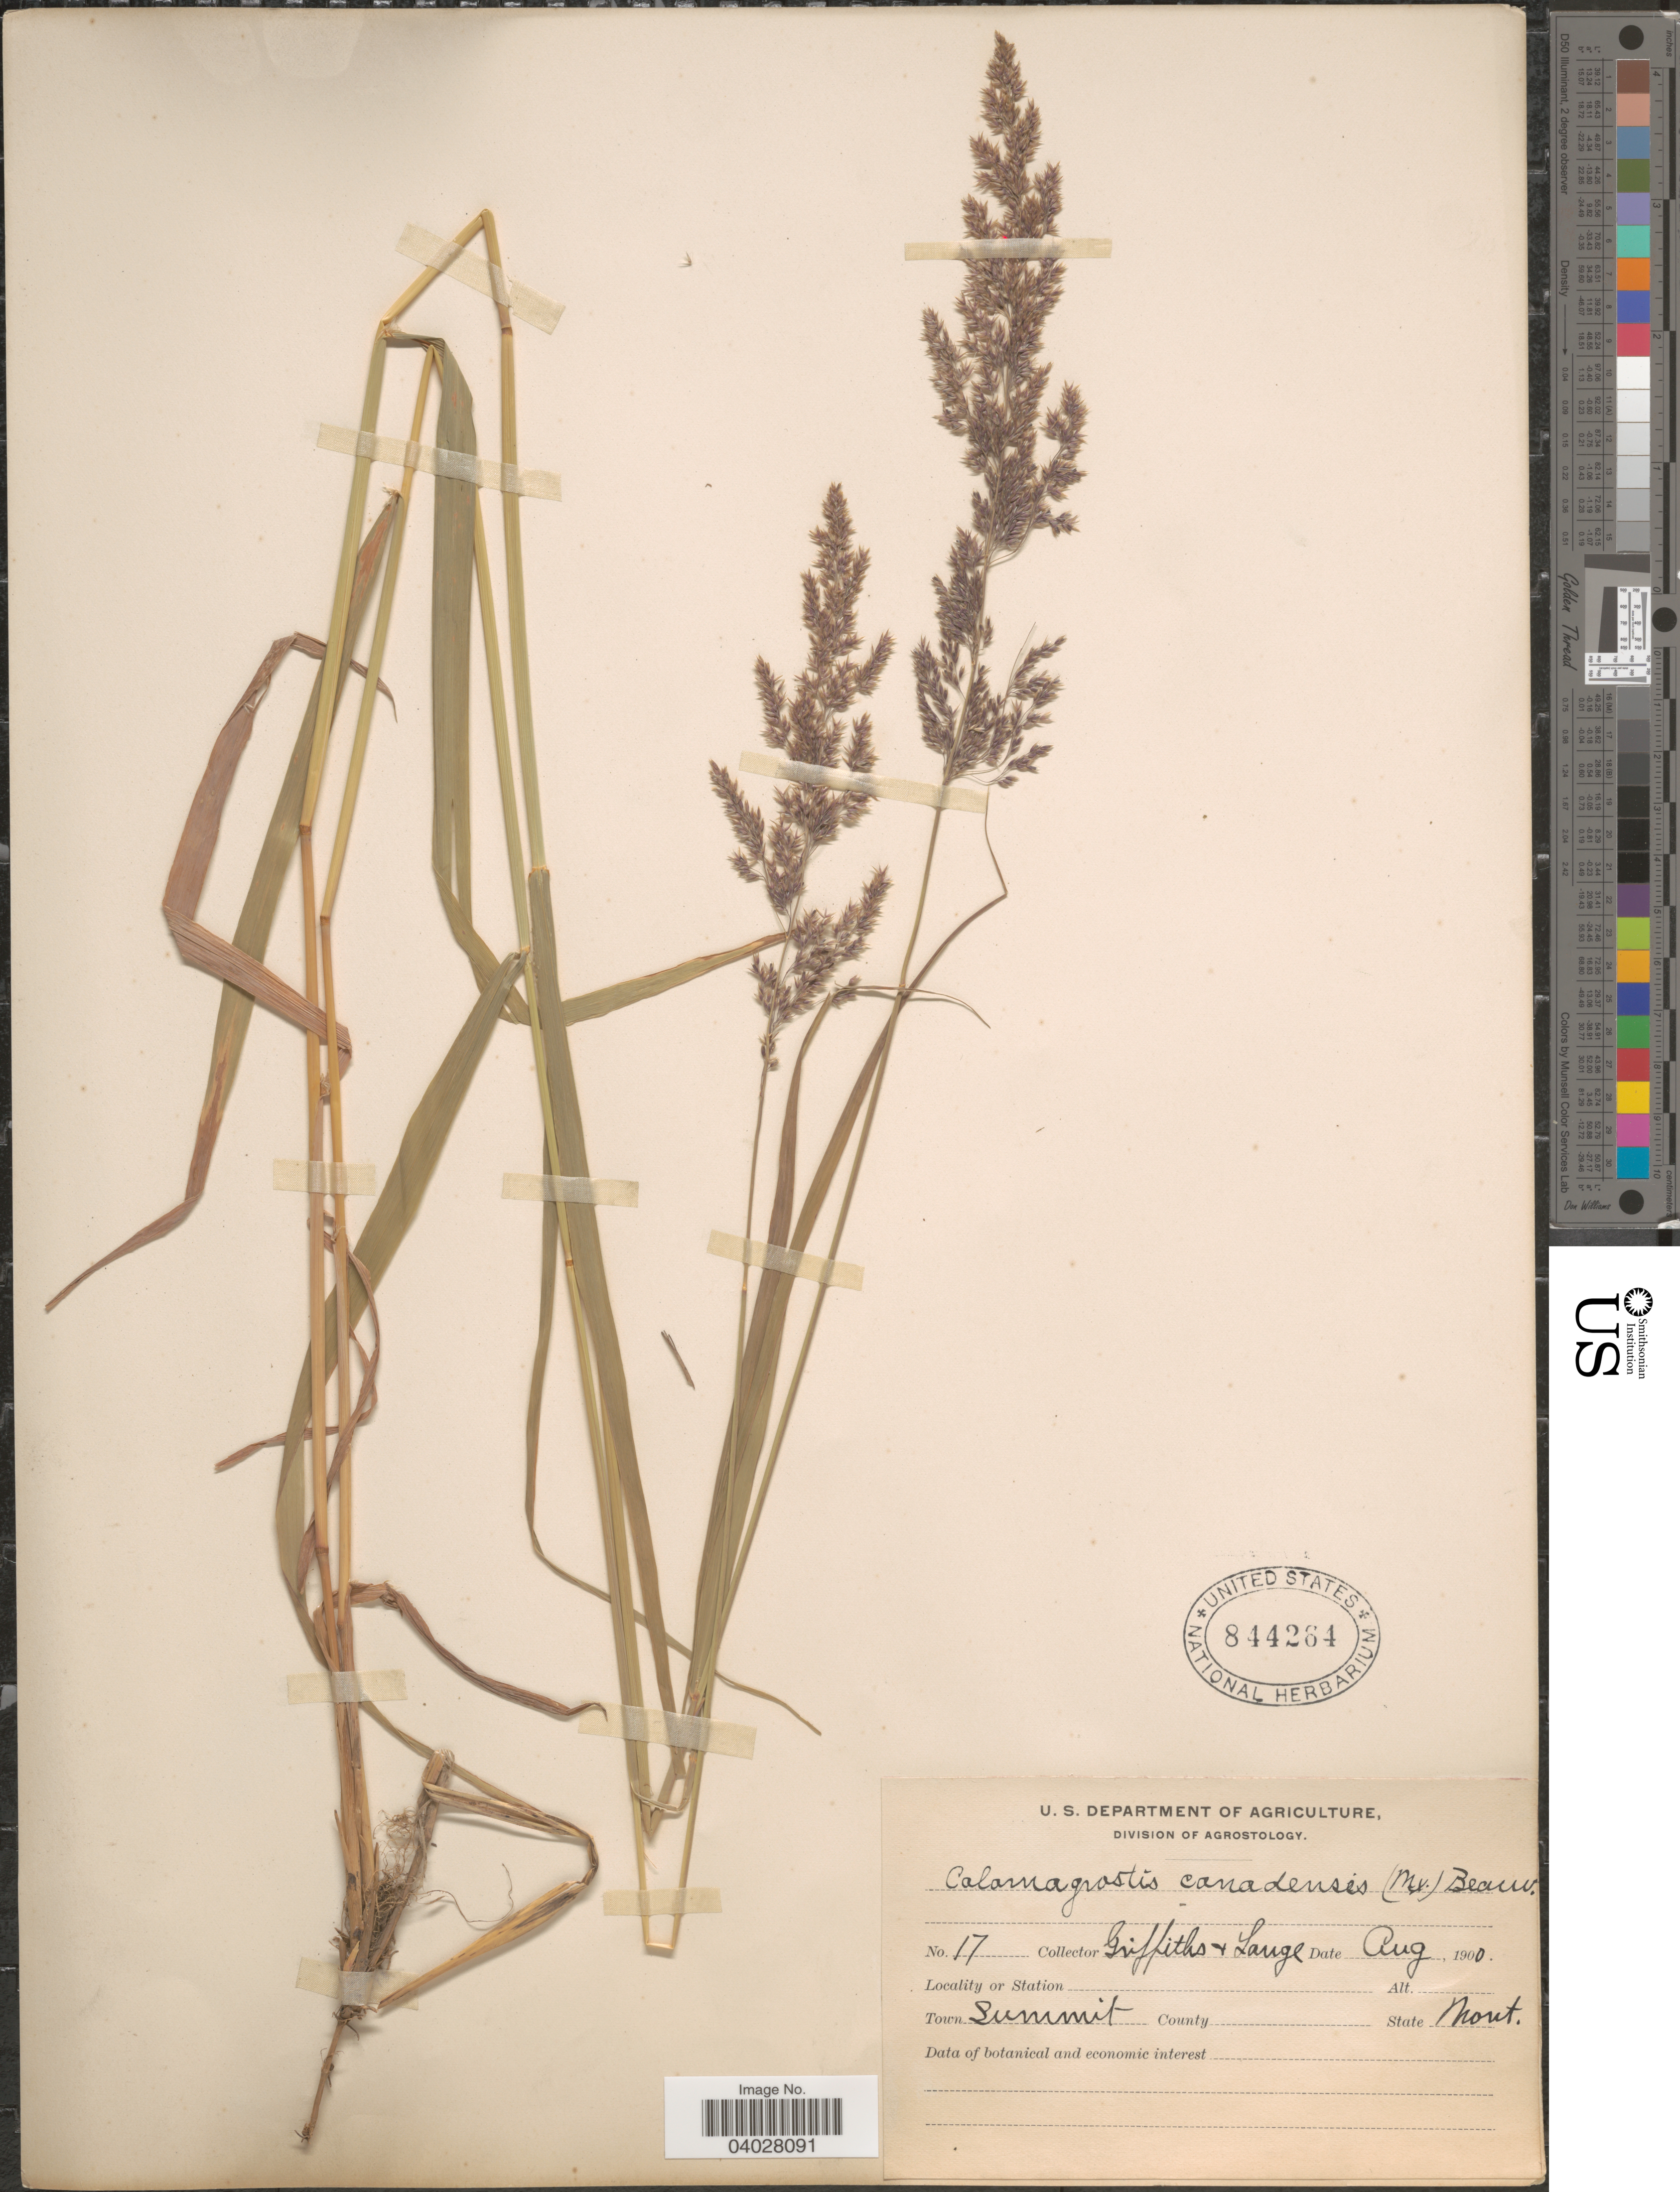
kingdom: Plantae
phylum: Tracheophyta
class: Liliopsida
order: Poales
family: Poaceae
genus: Calamagrostis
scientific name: Calamagrostis canadensis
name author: (Michx.) P. Beauv.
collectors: -- Griffiths & -- Lange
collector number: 17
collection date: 1900-08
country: United States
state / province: Montana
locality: Town Summit.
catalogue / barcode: US 844264